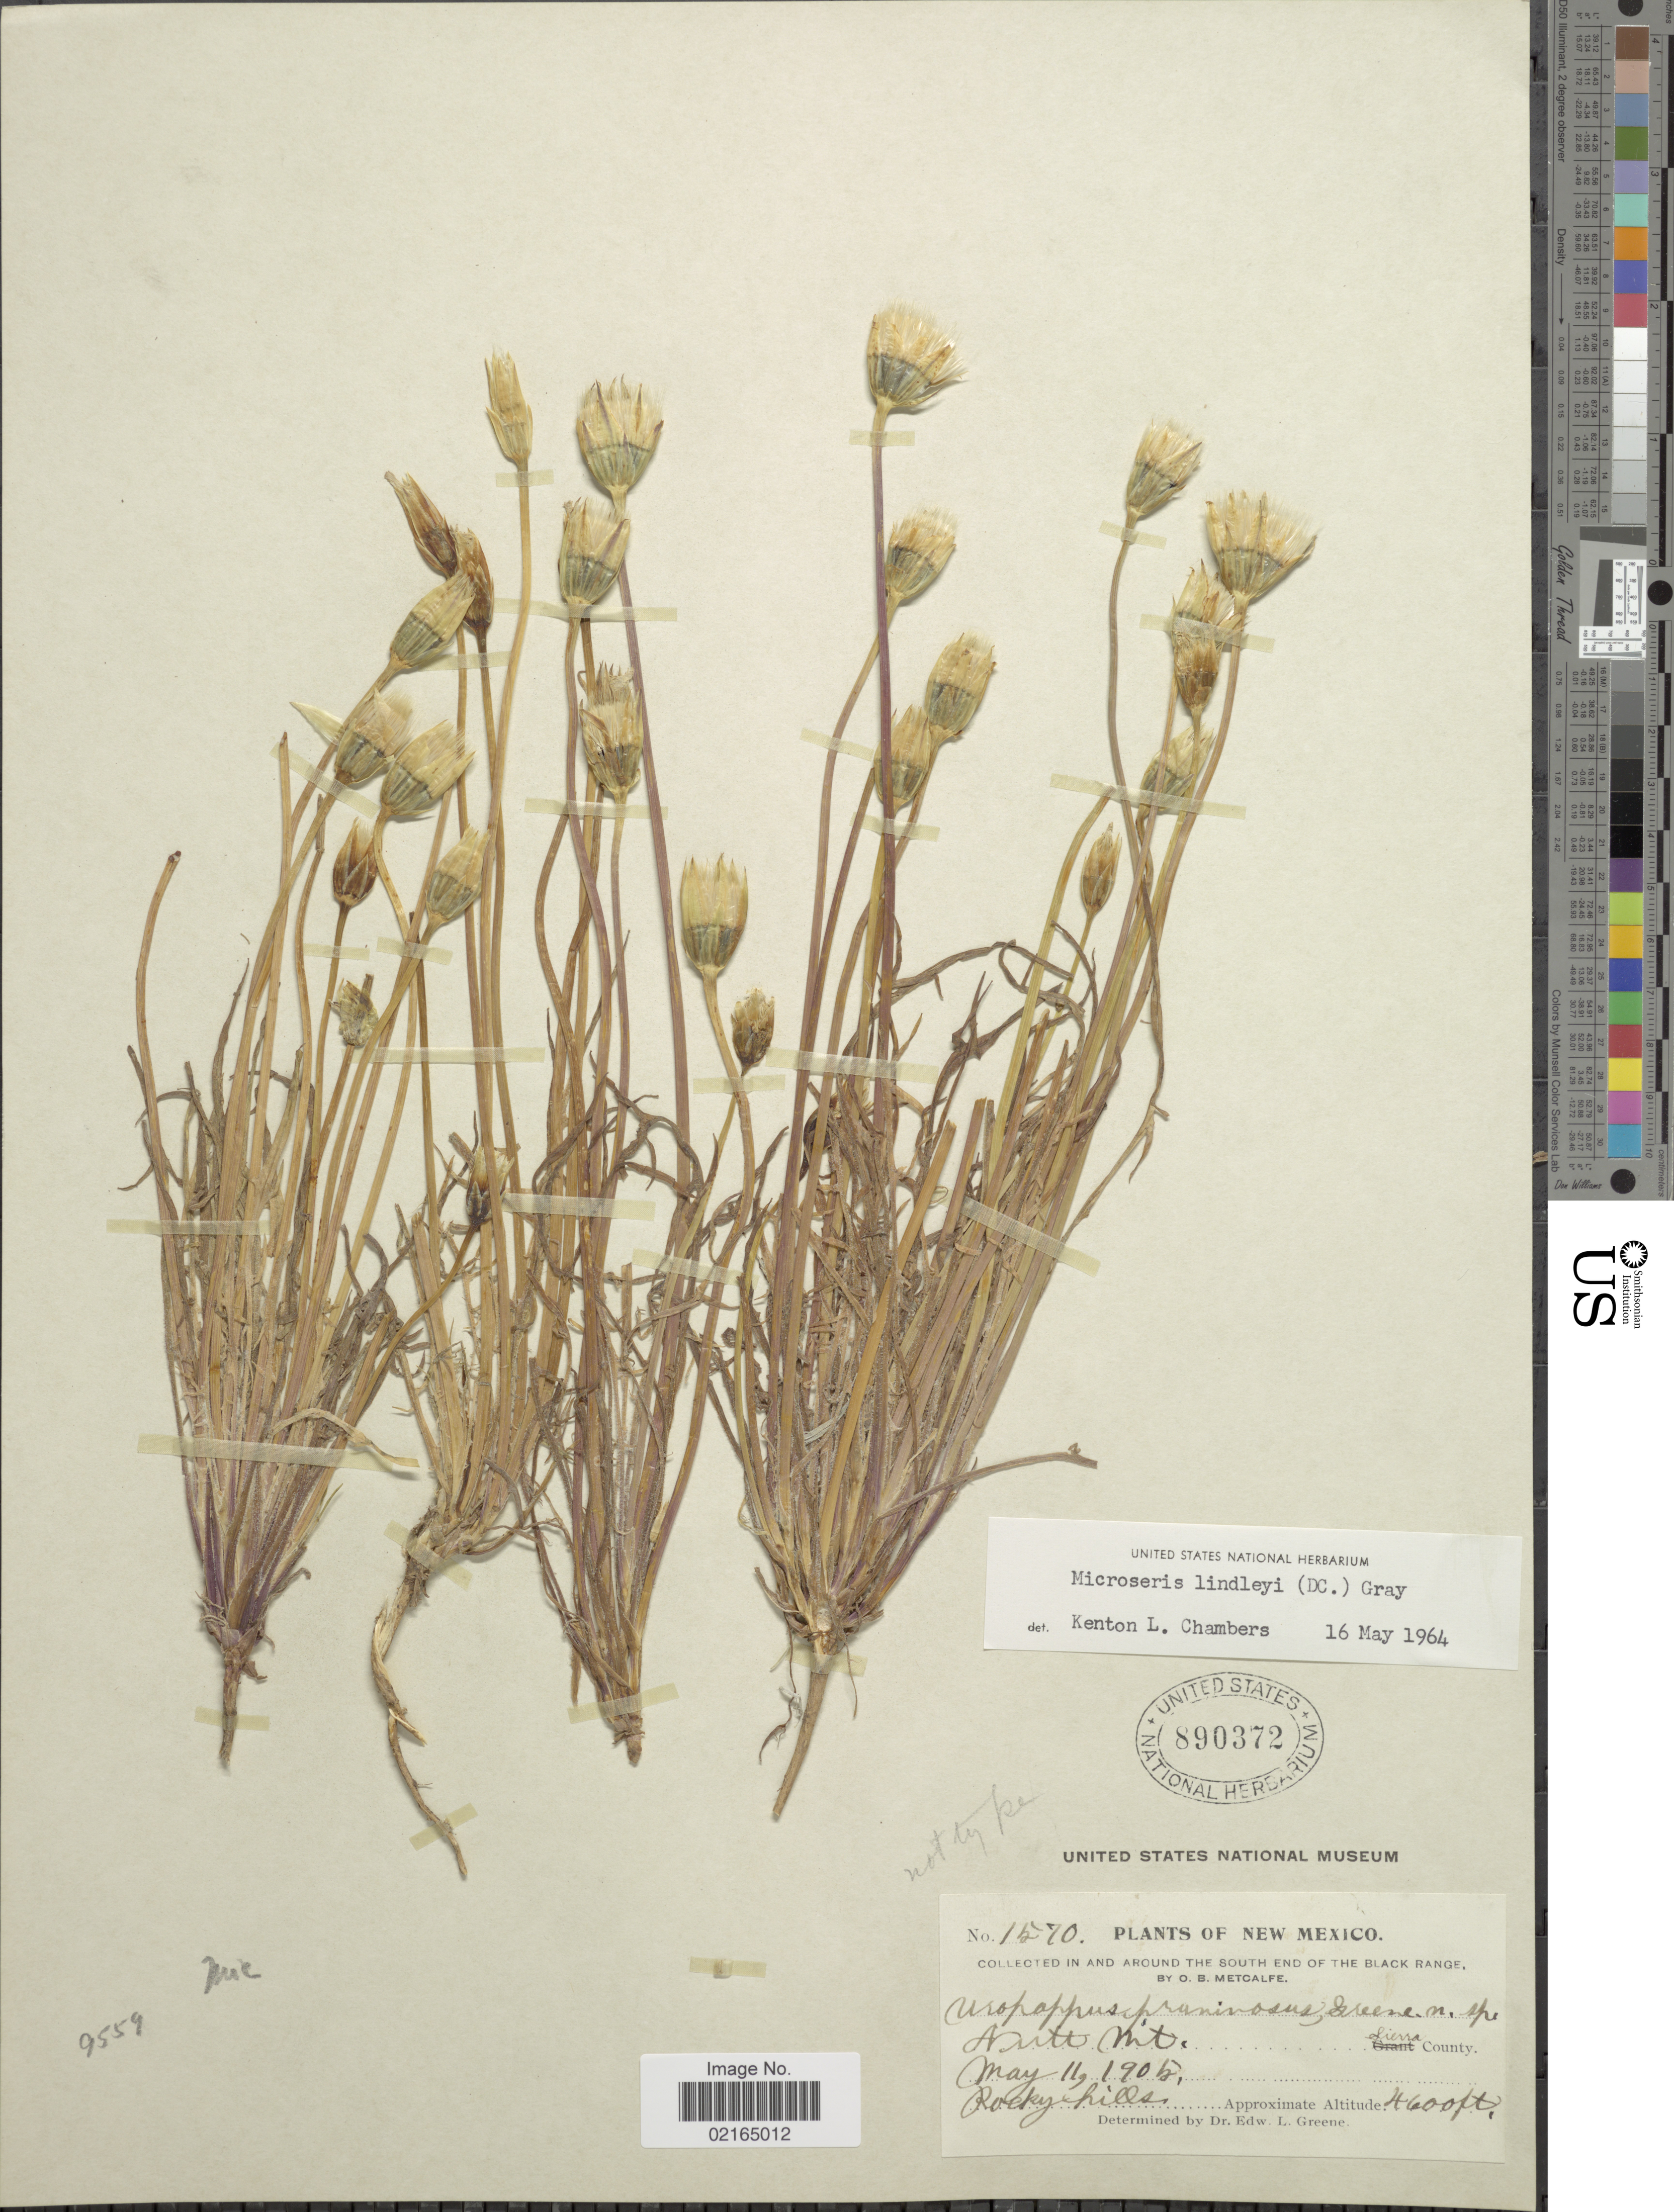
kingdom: Plantae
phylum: Tracheophyta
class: Magnoliopsida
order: Asterales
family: Asteraceae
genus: Uropappus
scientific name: Uropappus lindleyi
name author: (DC.) Nutt.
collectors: O. B. Metcalfe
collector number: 1570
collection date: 1905-05-11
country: United States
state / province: New Mexico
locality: In and around the south end of the Black Range, Nutt Mt.,Sierra County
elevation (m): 1402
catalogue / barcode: US 890372